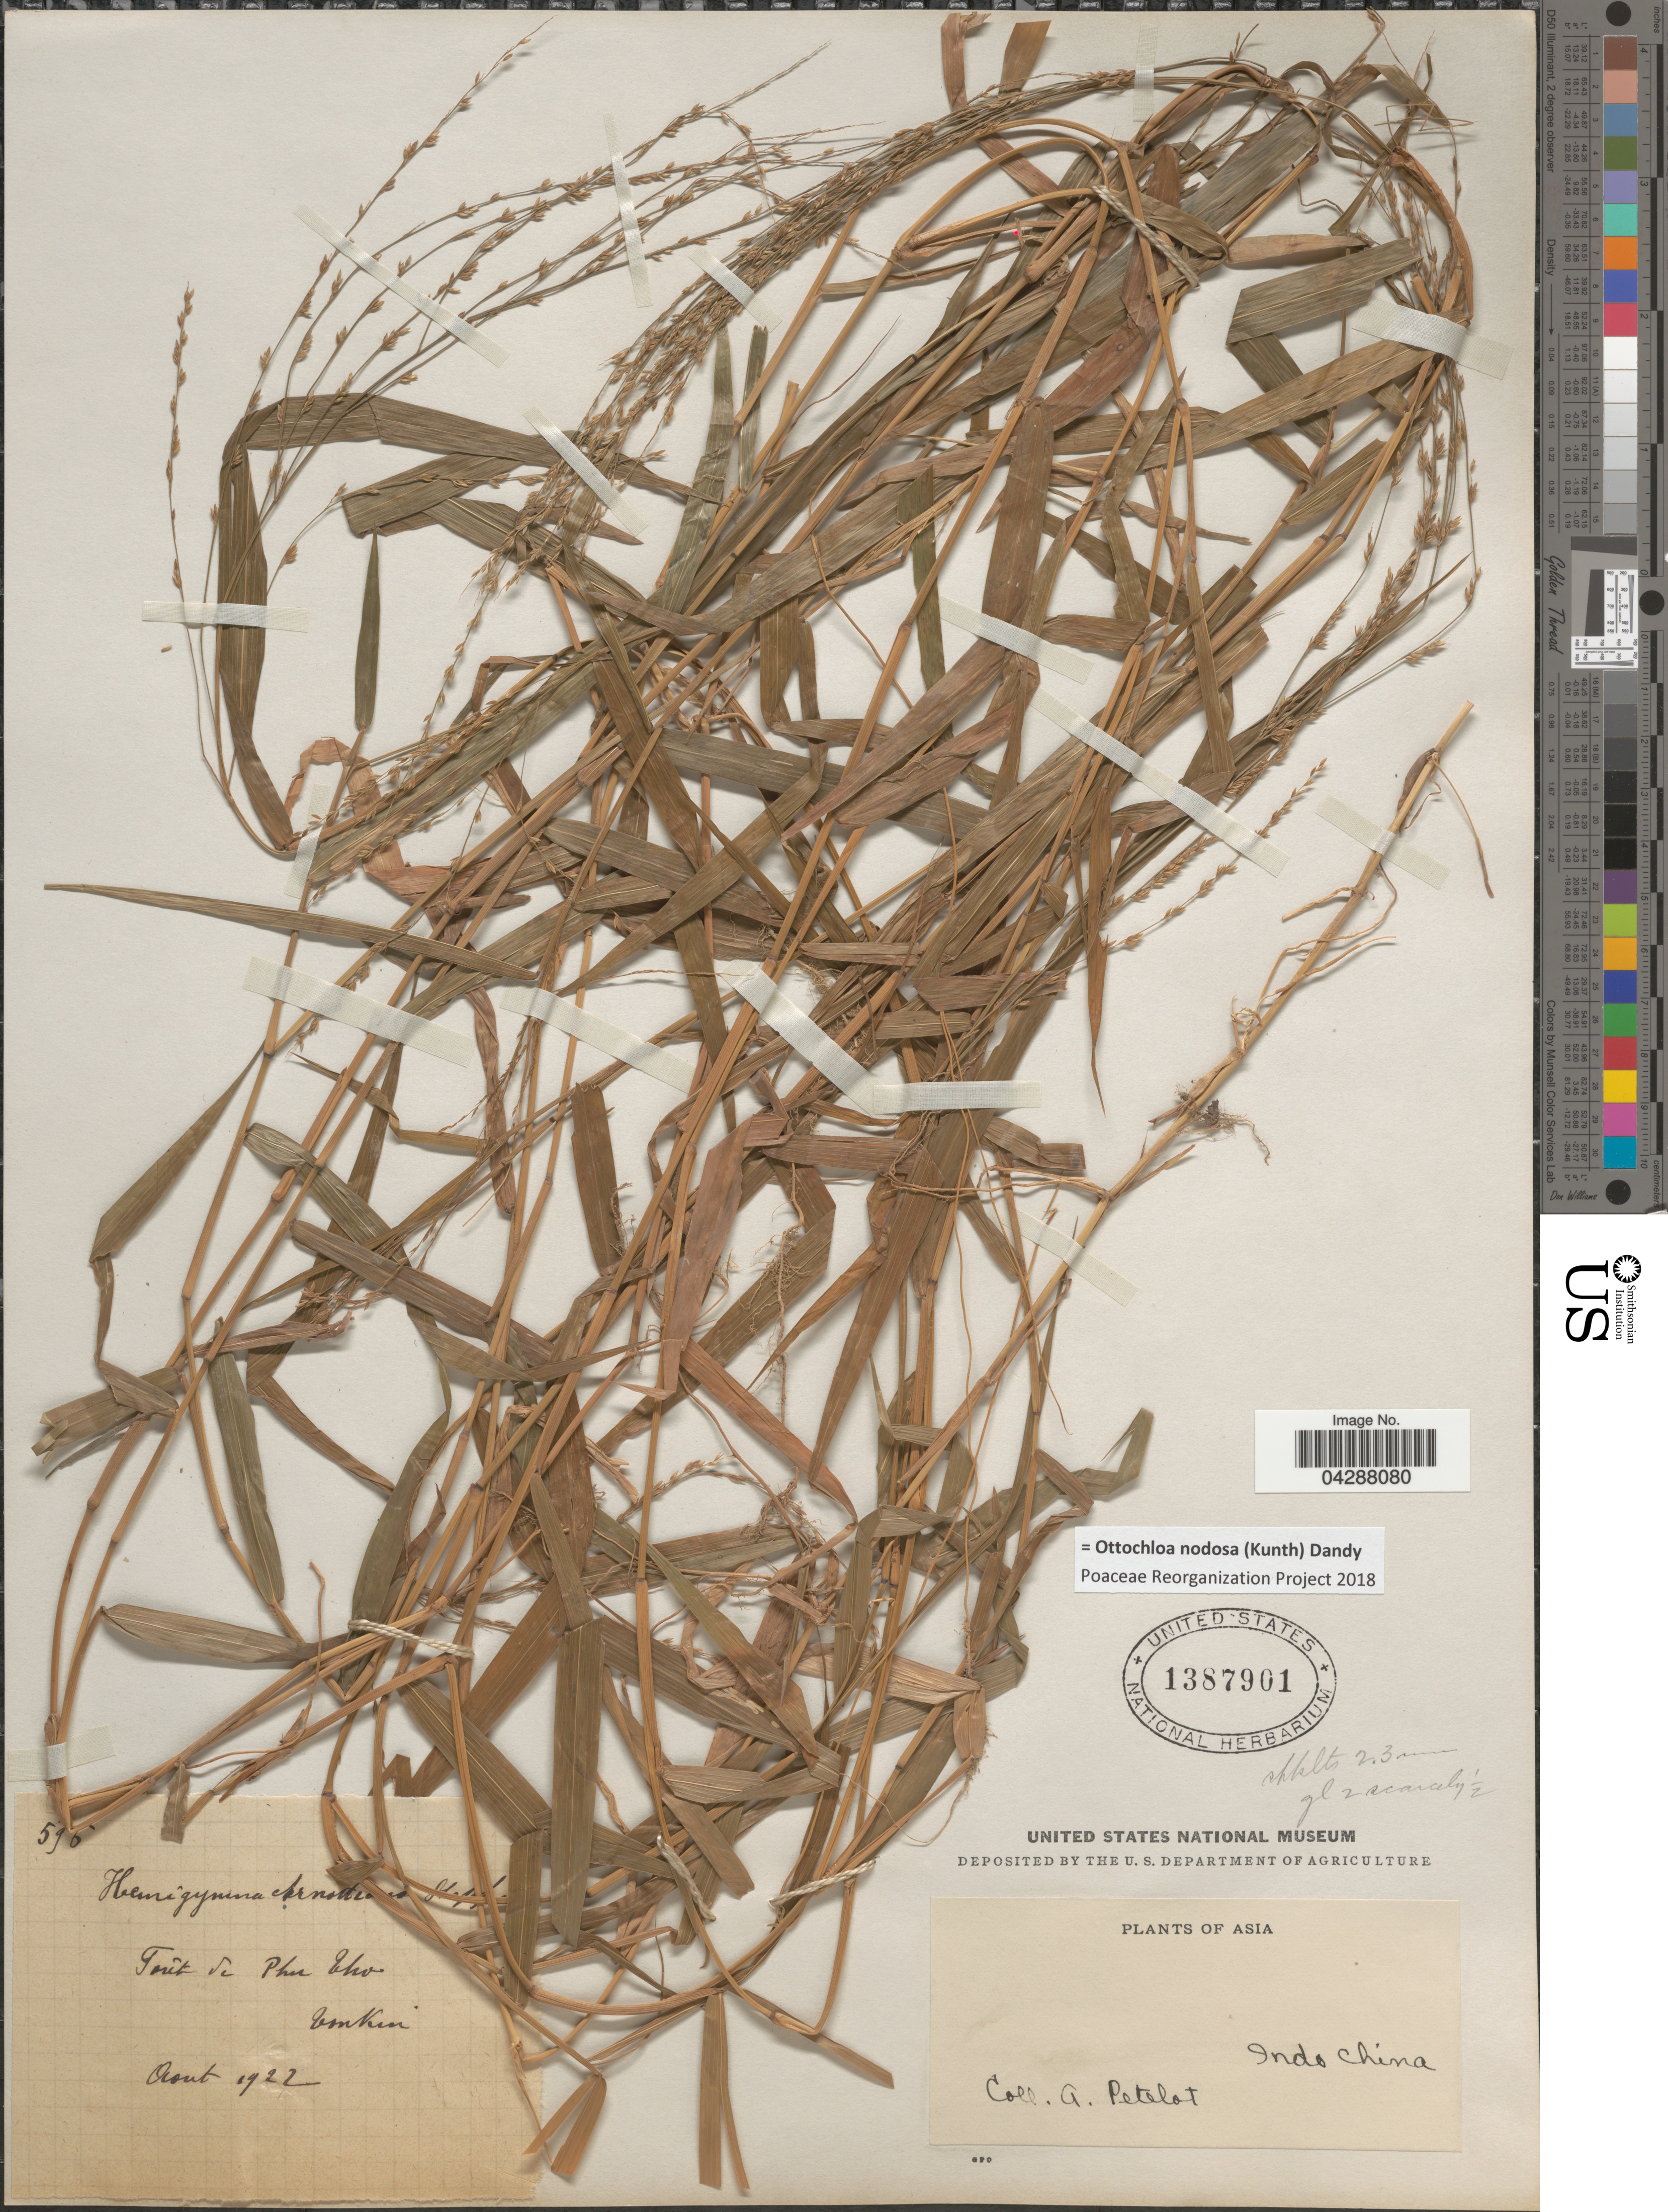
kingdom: Plantae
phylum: Tracheophyta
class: Liliopsida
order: Poales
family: Poaceae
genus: Ottochloa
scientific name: Ottochloa nodosa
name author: (Kunth) Dandy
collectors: A. Petelot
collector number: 596*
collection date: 1922-08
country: Vietnam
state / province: Phu Tho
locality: Forêt de Phu Tho. Tonkin. Indo China.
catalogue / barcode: US 1387901